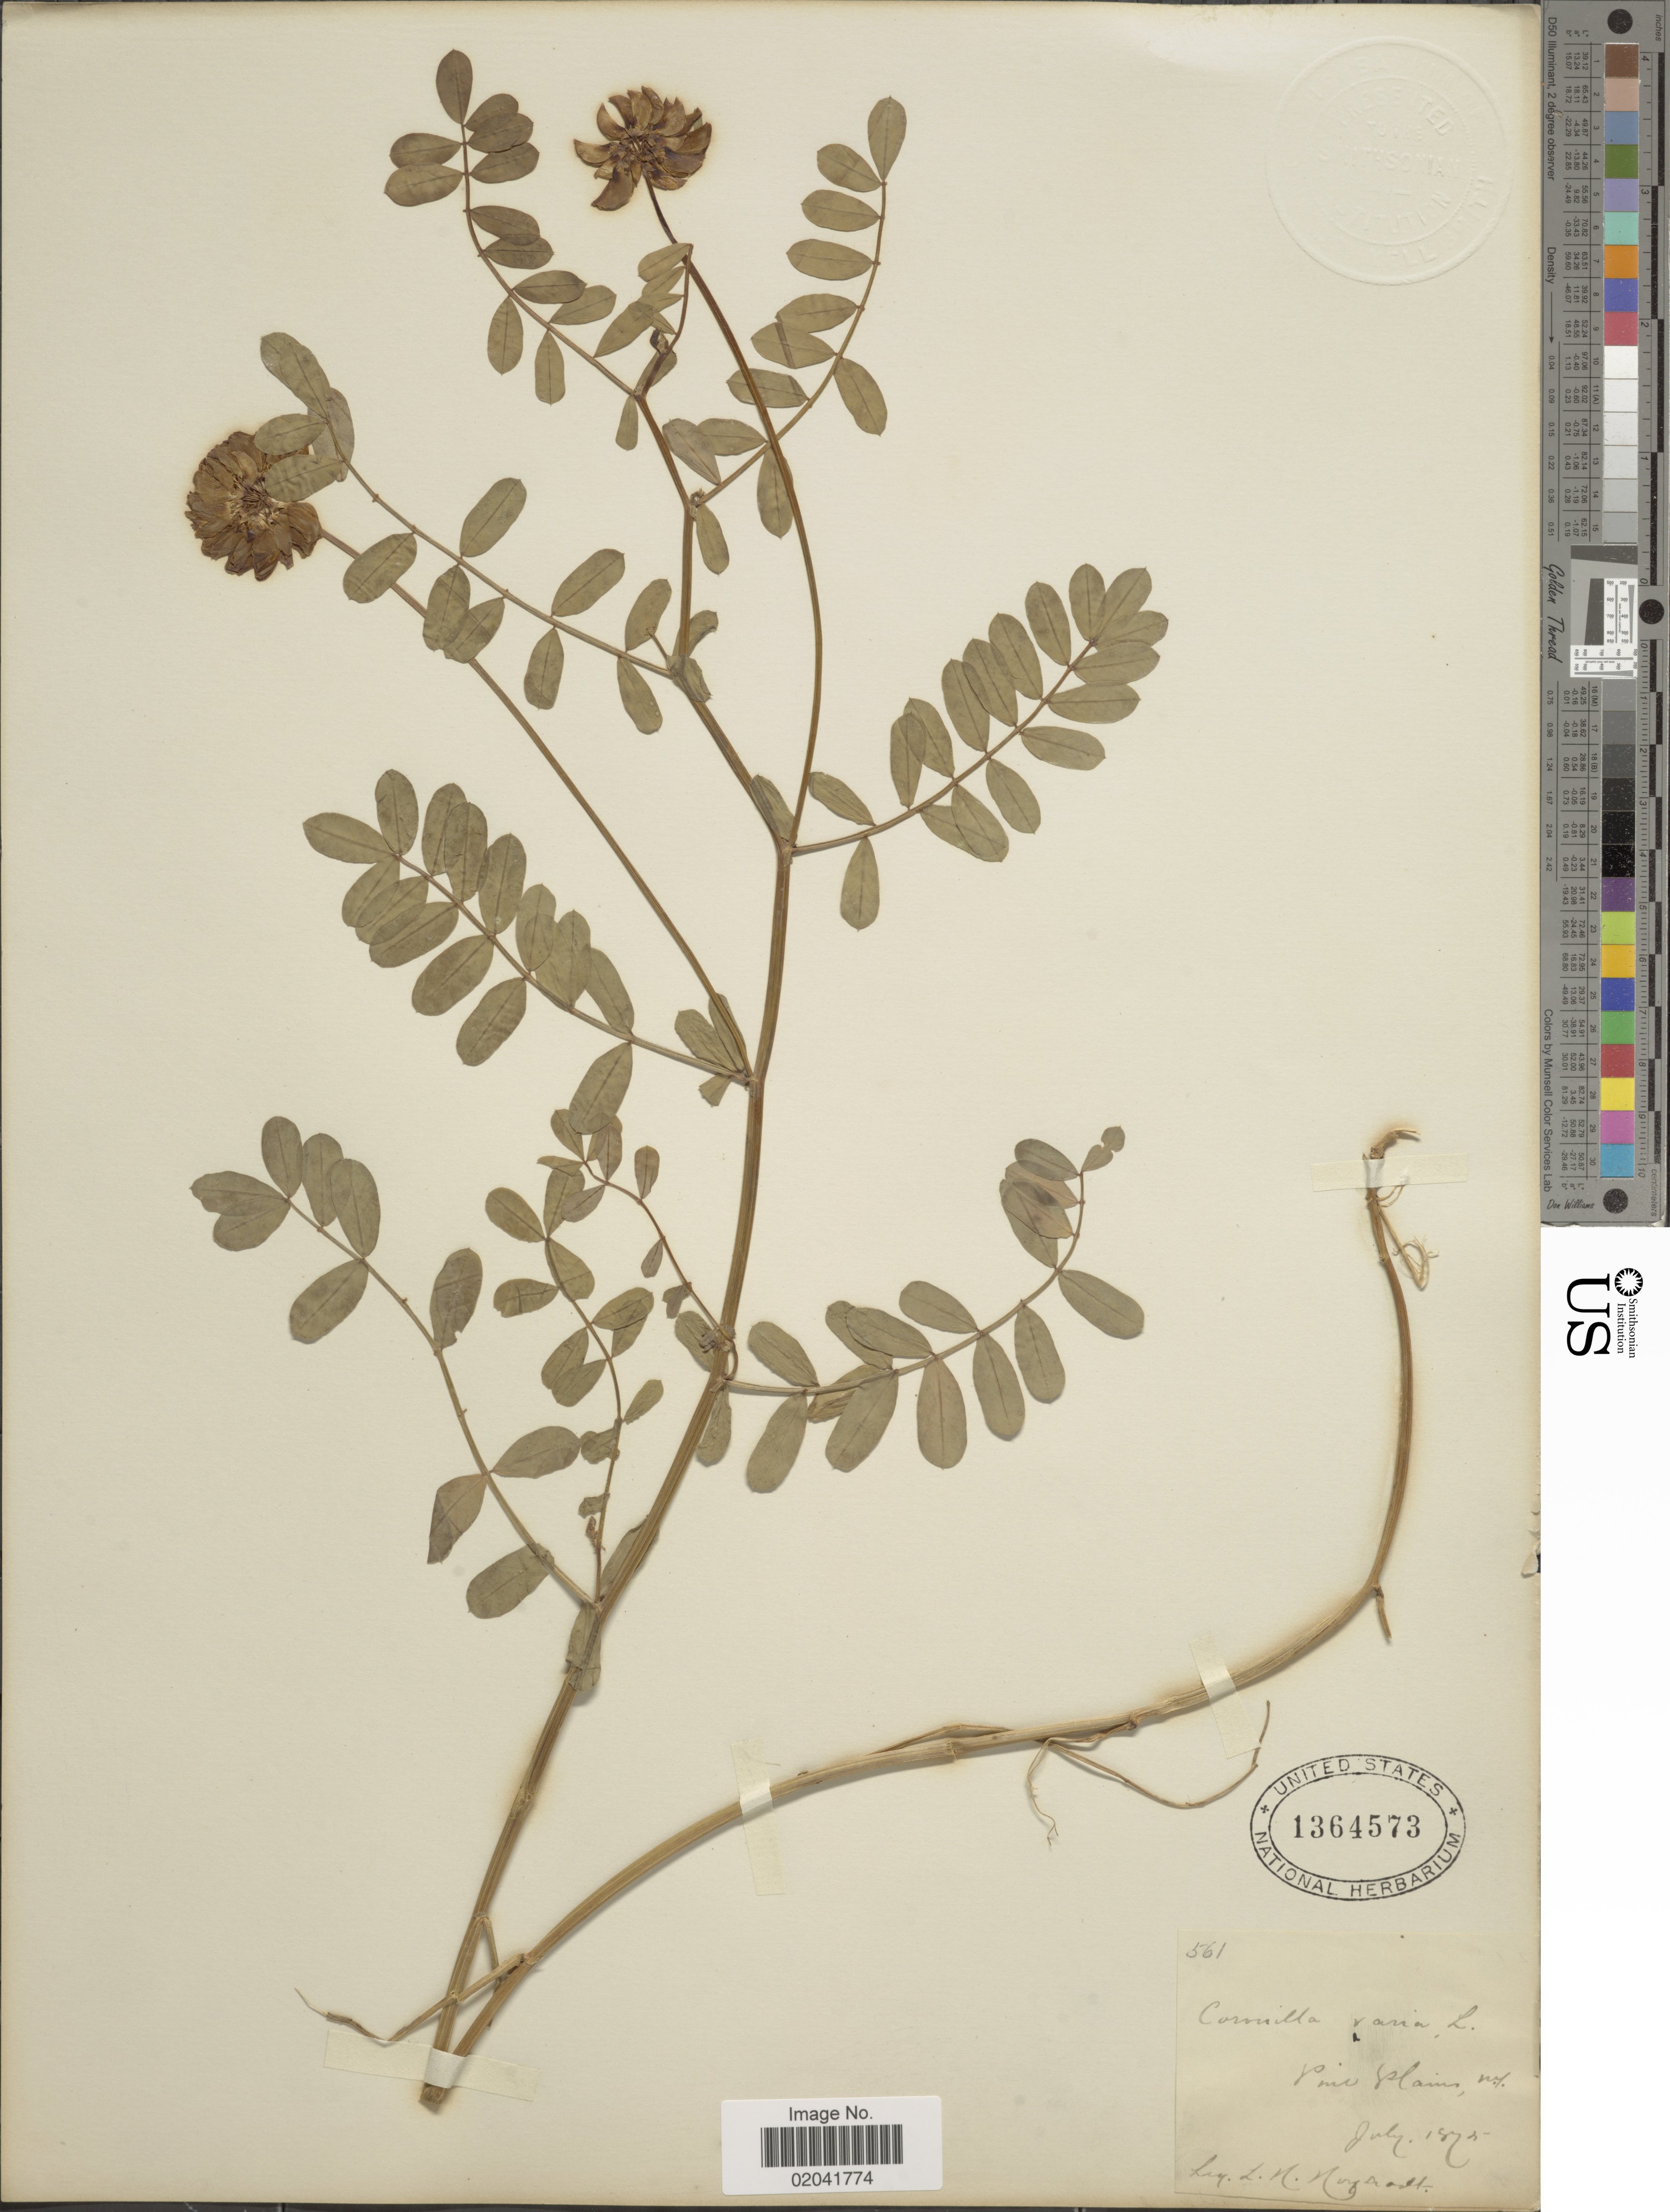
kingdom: Plantae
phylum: Tracheophyta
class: Magnoliopsida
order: Fabales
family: Fabaceae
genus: Coronilla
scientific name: Coronilla varia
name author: L.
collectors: L. Nuydradt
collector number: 561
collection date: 1875-07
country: United States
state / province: New York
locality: Pine Plains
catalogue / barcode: US 1364573